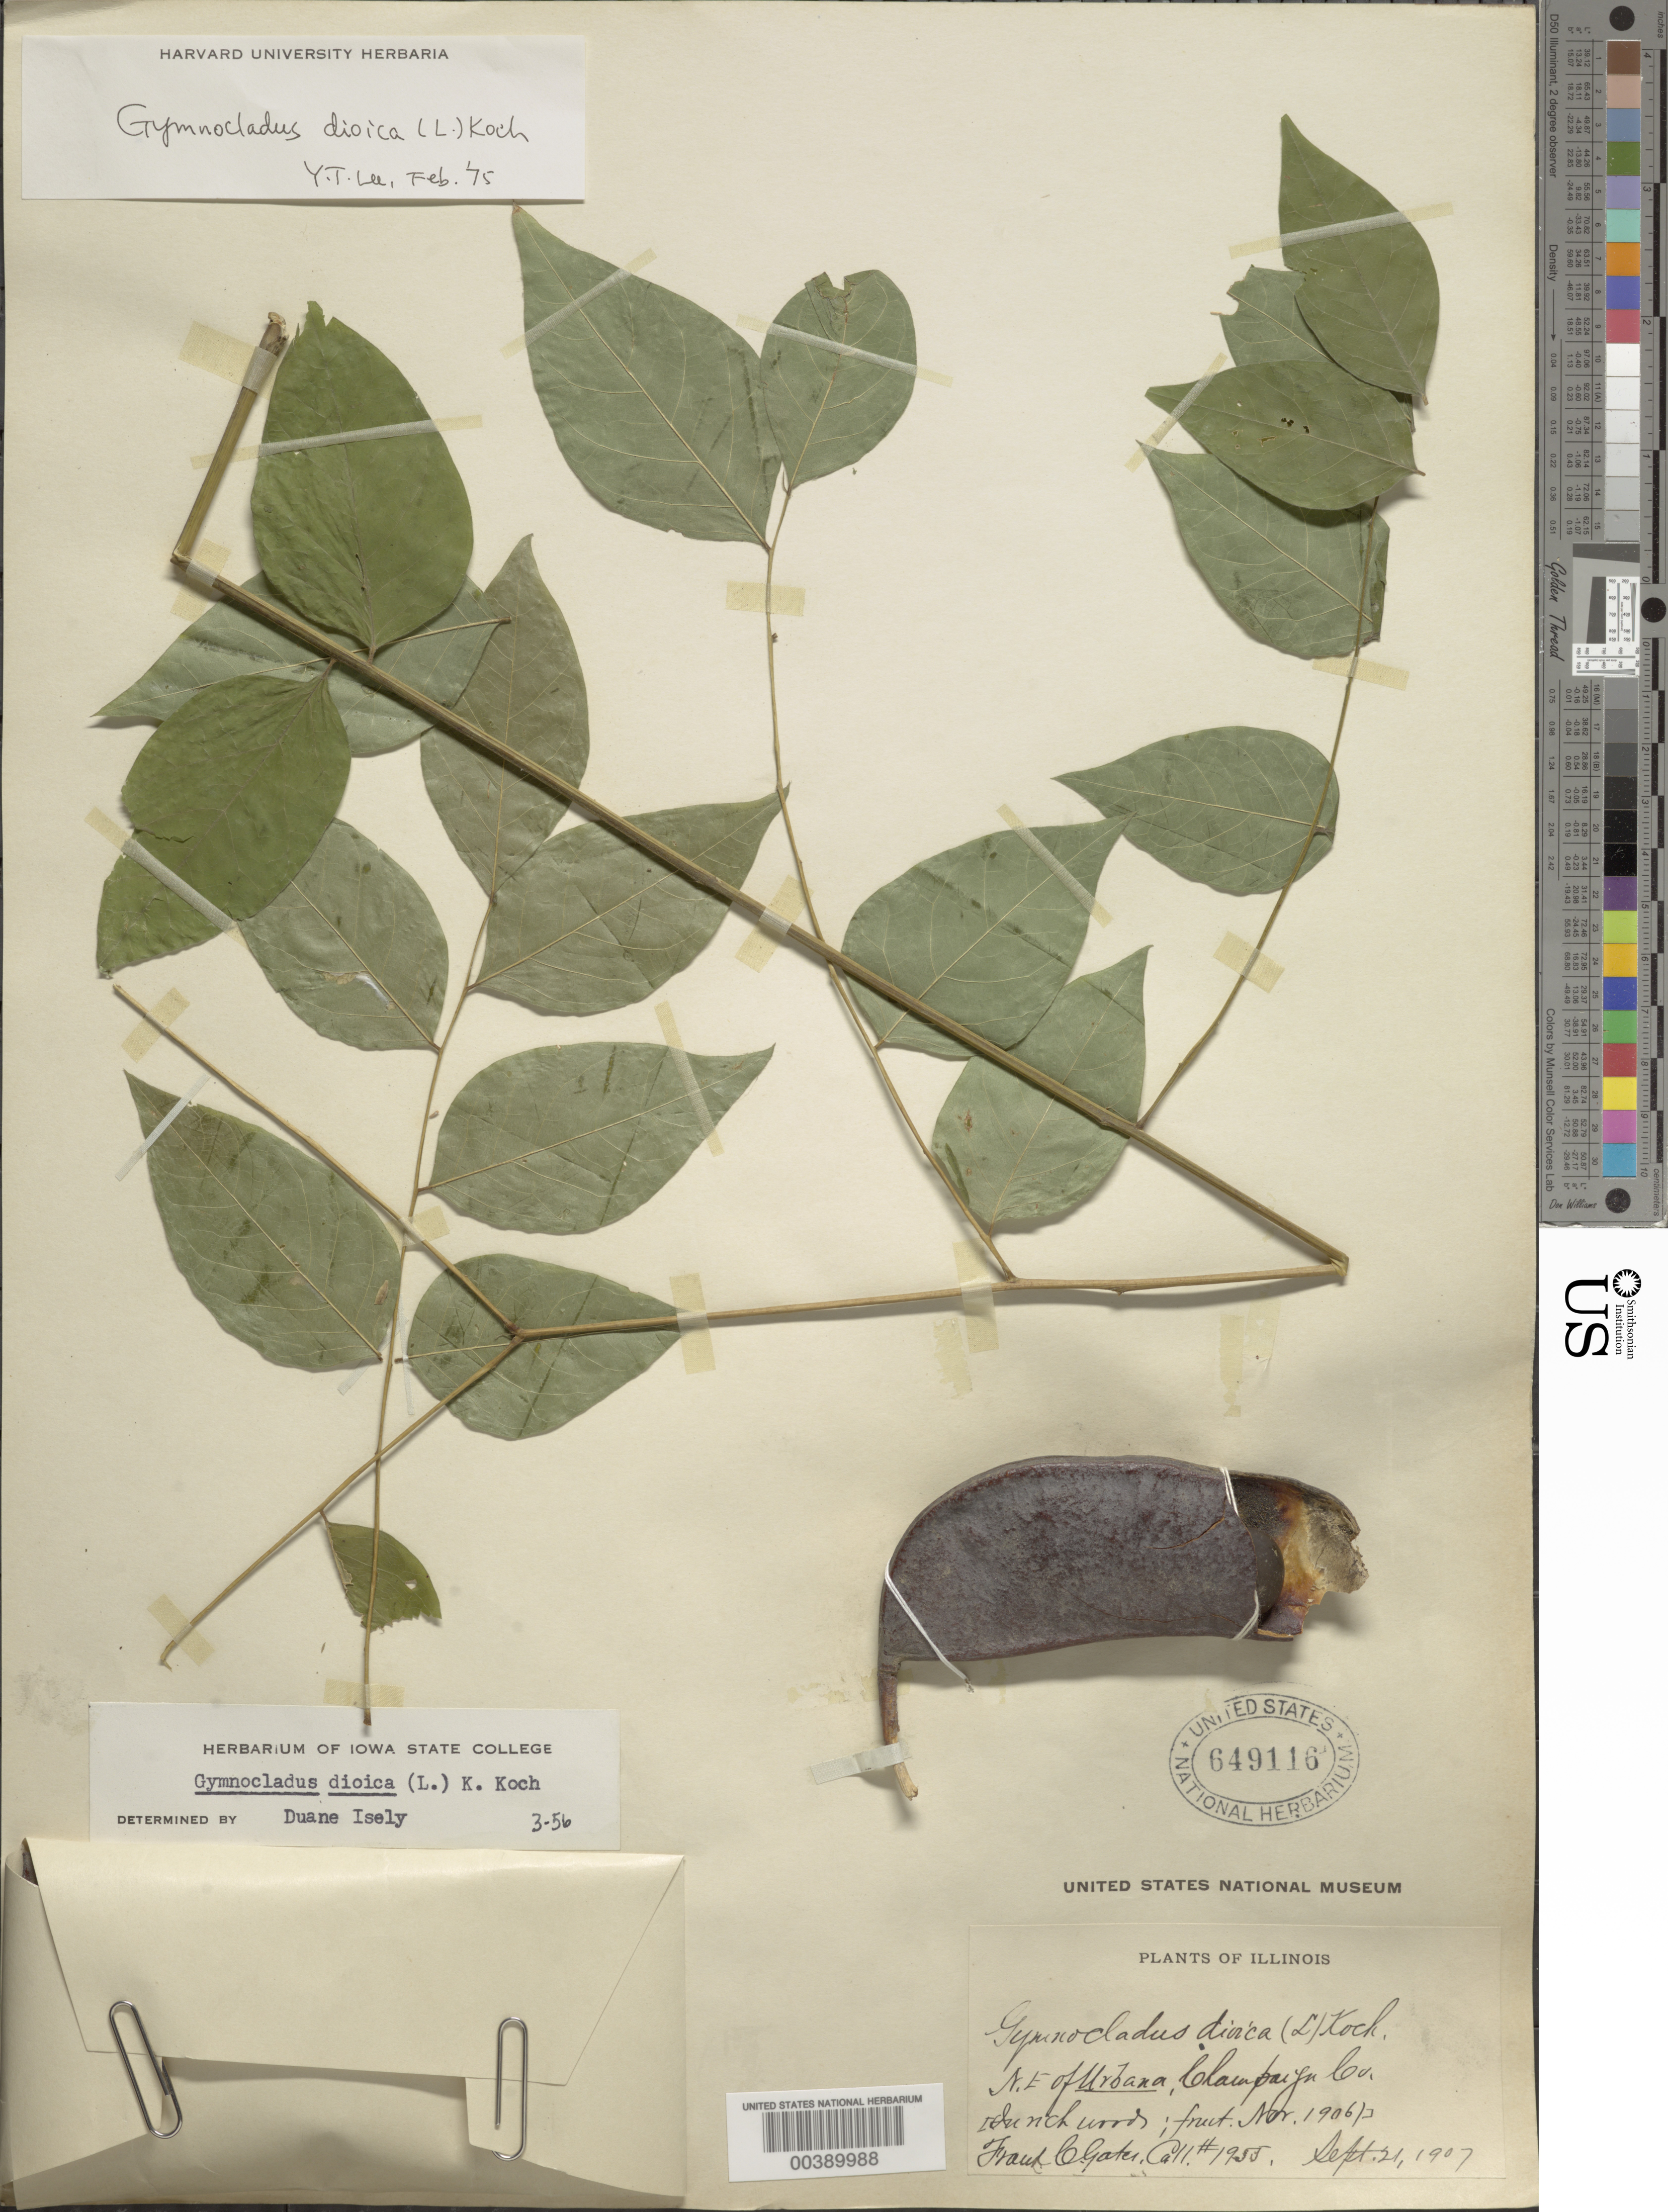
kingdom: Plantae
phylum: Tracheophyta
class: Magnoliopsida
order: Fabales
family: Fabaceae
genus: Gymnocladus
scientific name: Gymnocladus dioicus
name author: (L.) K. Koch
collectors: F. C. Gates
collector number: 1955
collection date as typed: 21 Sep 1907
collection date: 1907-09-21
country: United States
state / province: Illinois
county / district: Champaign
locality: N.e. of urbana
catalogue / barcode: US 649116